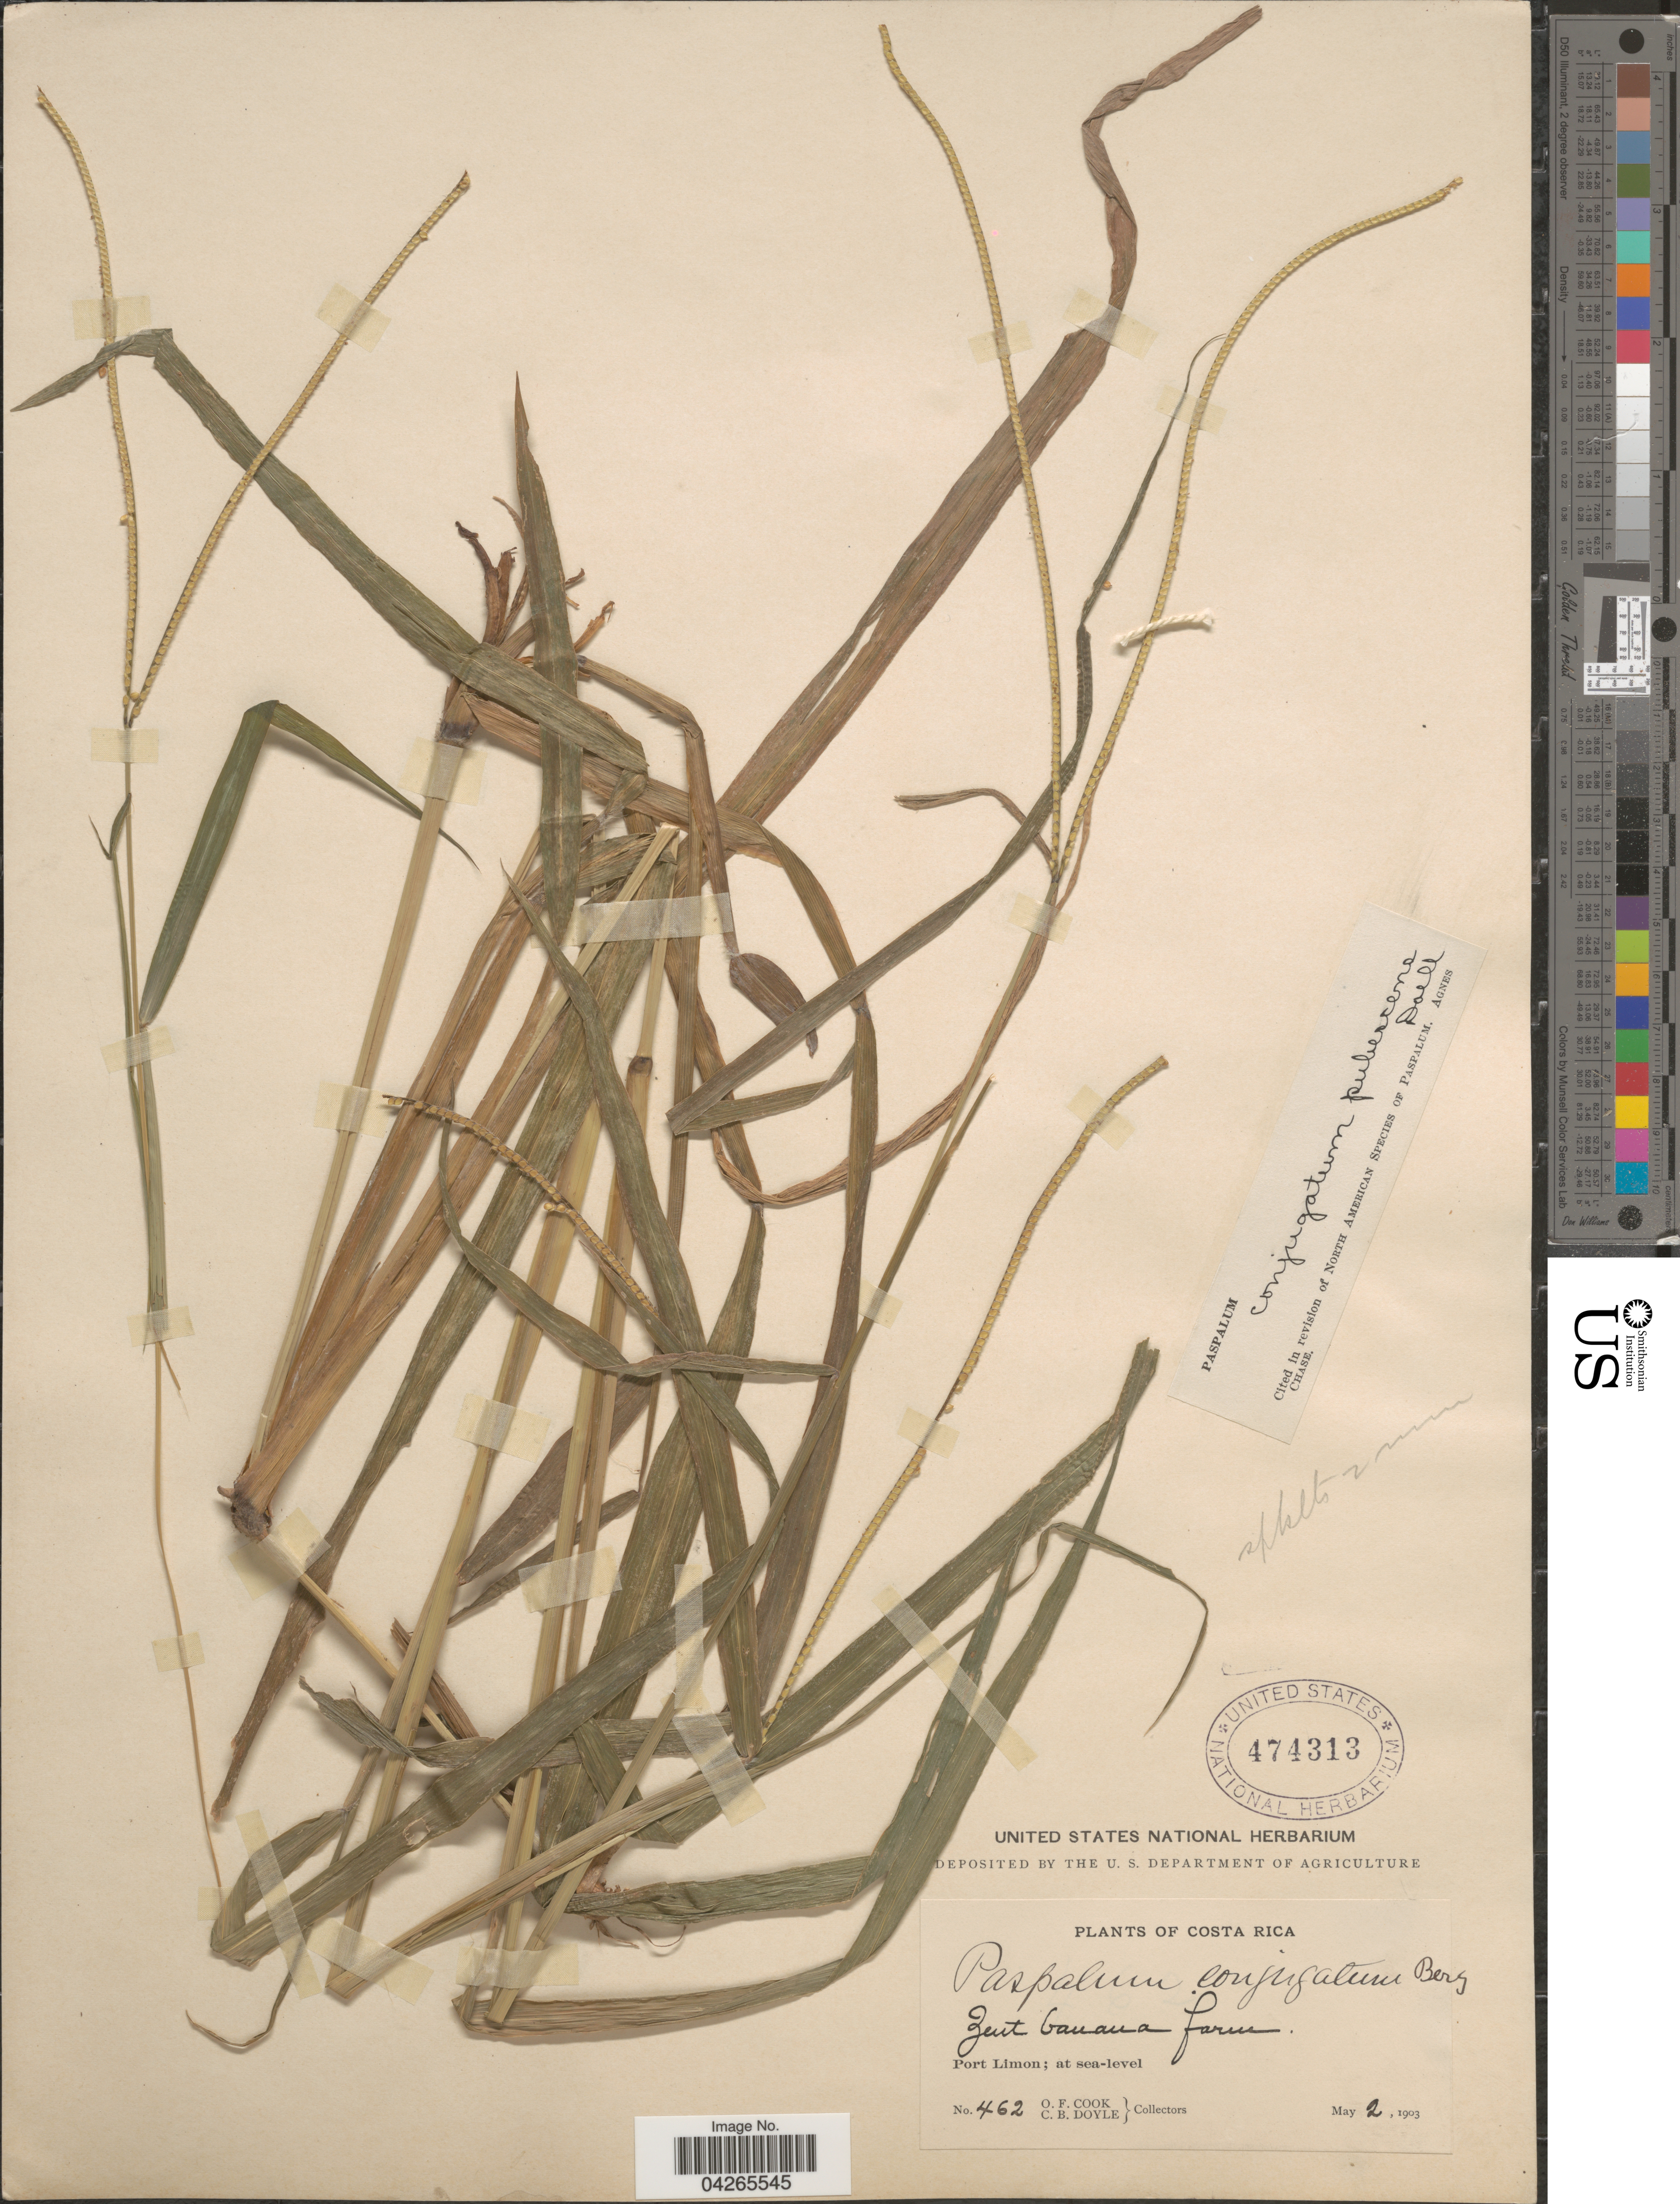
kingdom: Plantae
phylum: Tracheophyta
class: Liliopsida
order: Poales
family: Poaceae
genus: Paspalum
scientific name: Paspalum conjugatum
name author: P.J. Bergius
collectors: O. F. Cook & C. Doyle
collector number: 462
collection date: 1903-05-02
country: Costa Rica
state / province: Limón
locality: Zent banana farm. Port Limon.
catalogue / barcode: US 474313